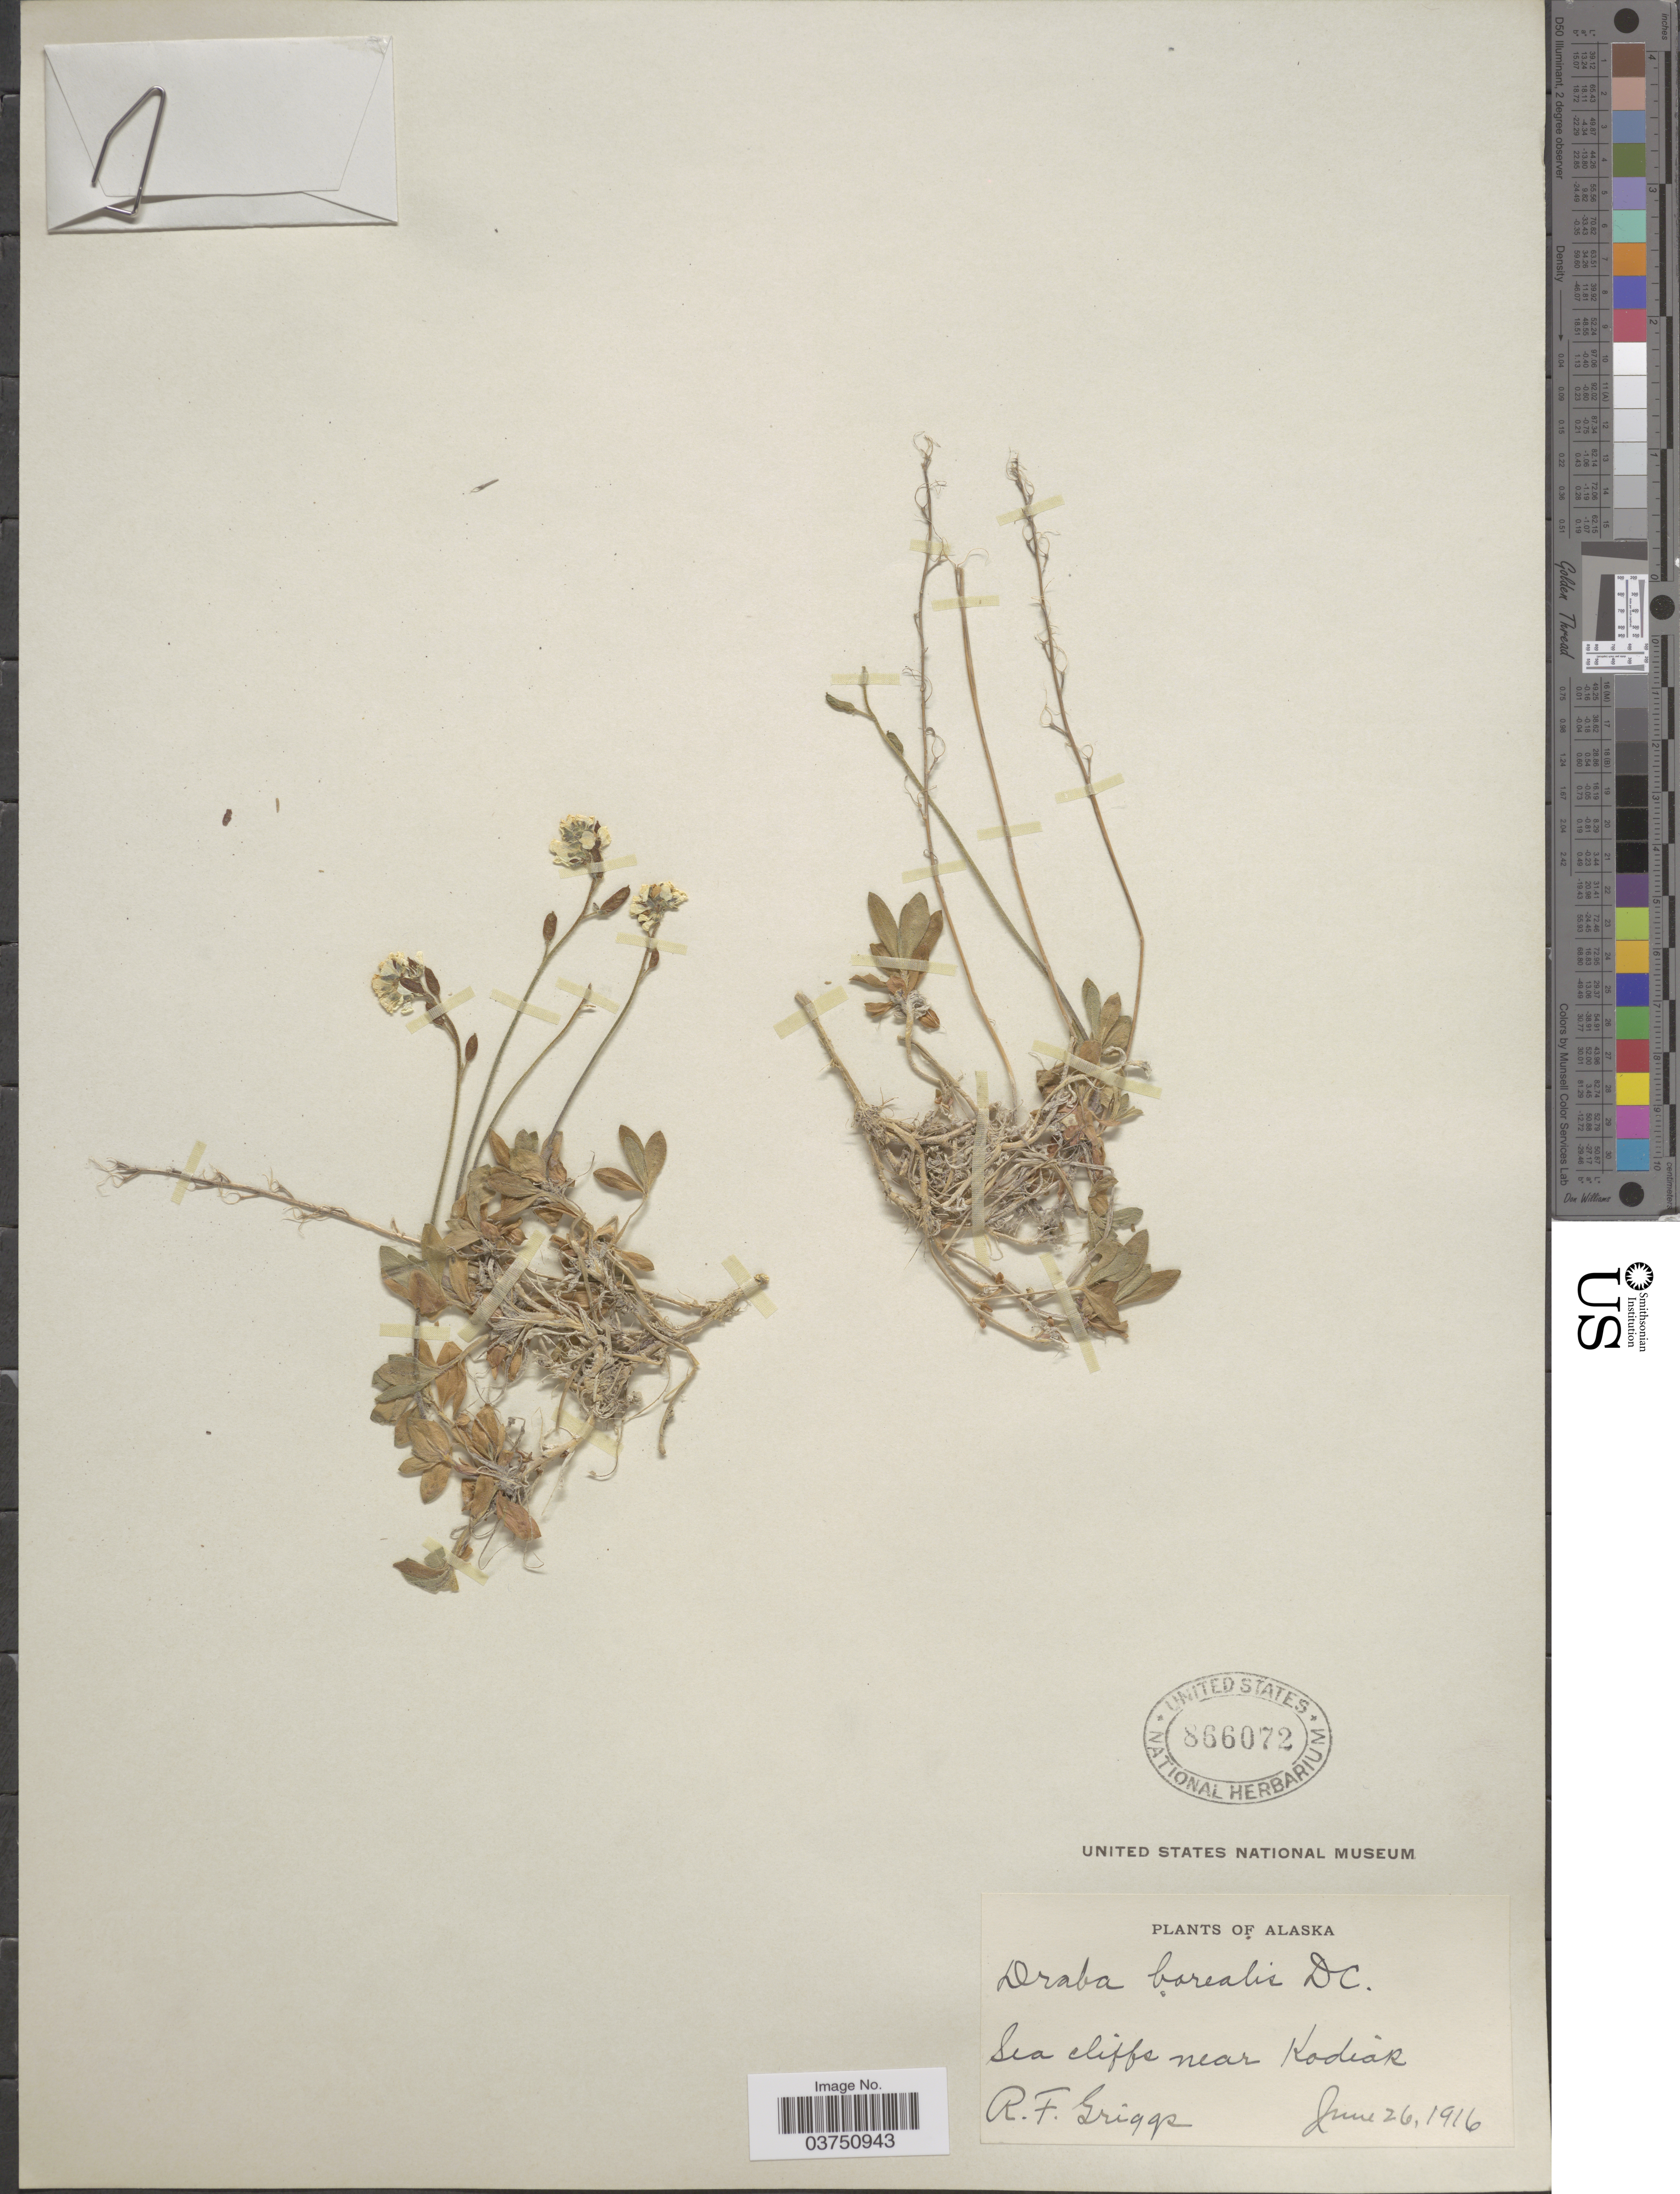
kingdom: Plantae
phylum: Tracheophyta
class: Magnoliopsida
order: Brassicales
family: Brassicaceae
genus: Draba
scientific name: Draba borealis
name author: DC.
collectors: R. F. Griggs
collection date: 1916-06-26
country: United States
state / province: Alaska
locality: Sea cliffs near Kodiak.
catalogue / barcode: US 866072